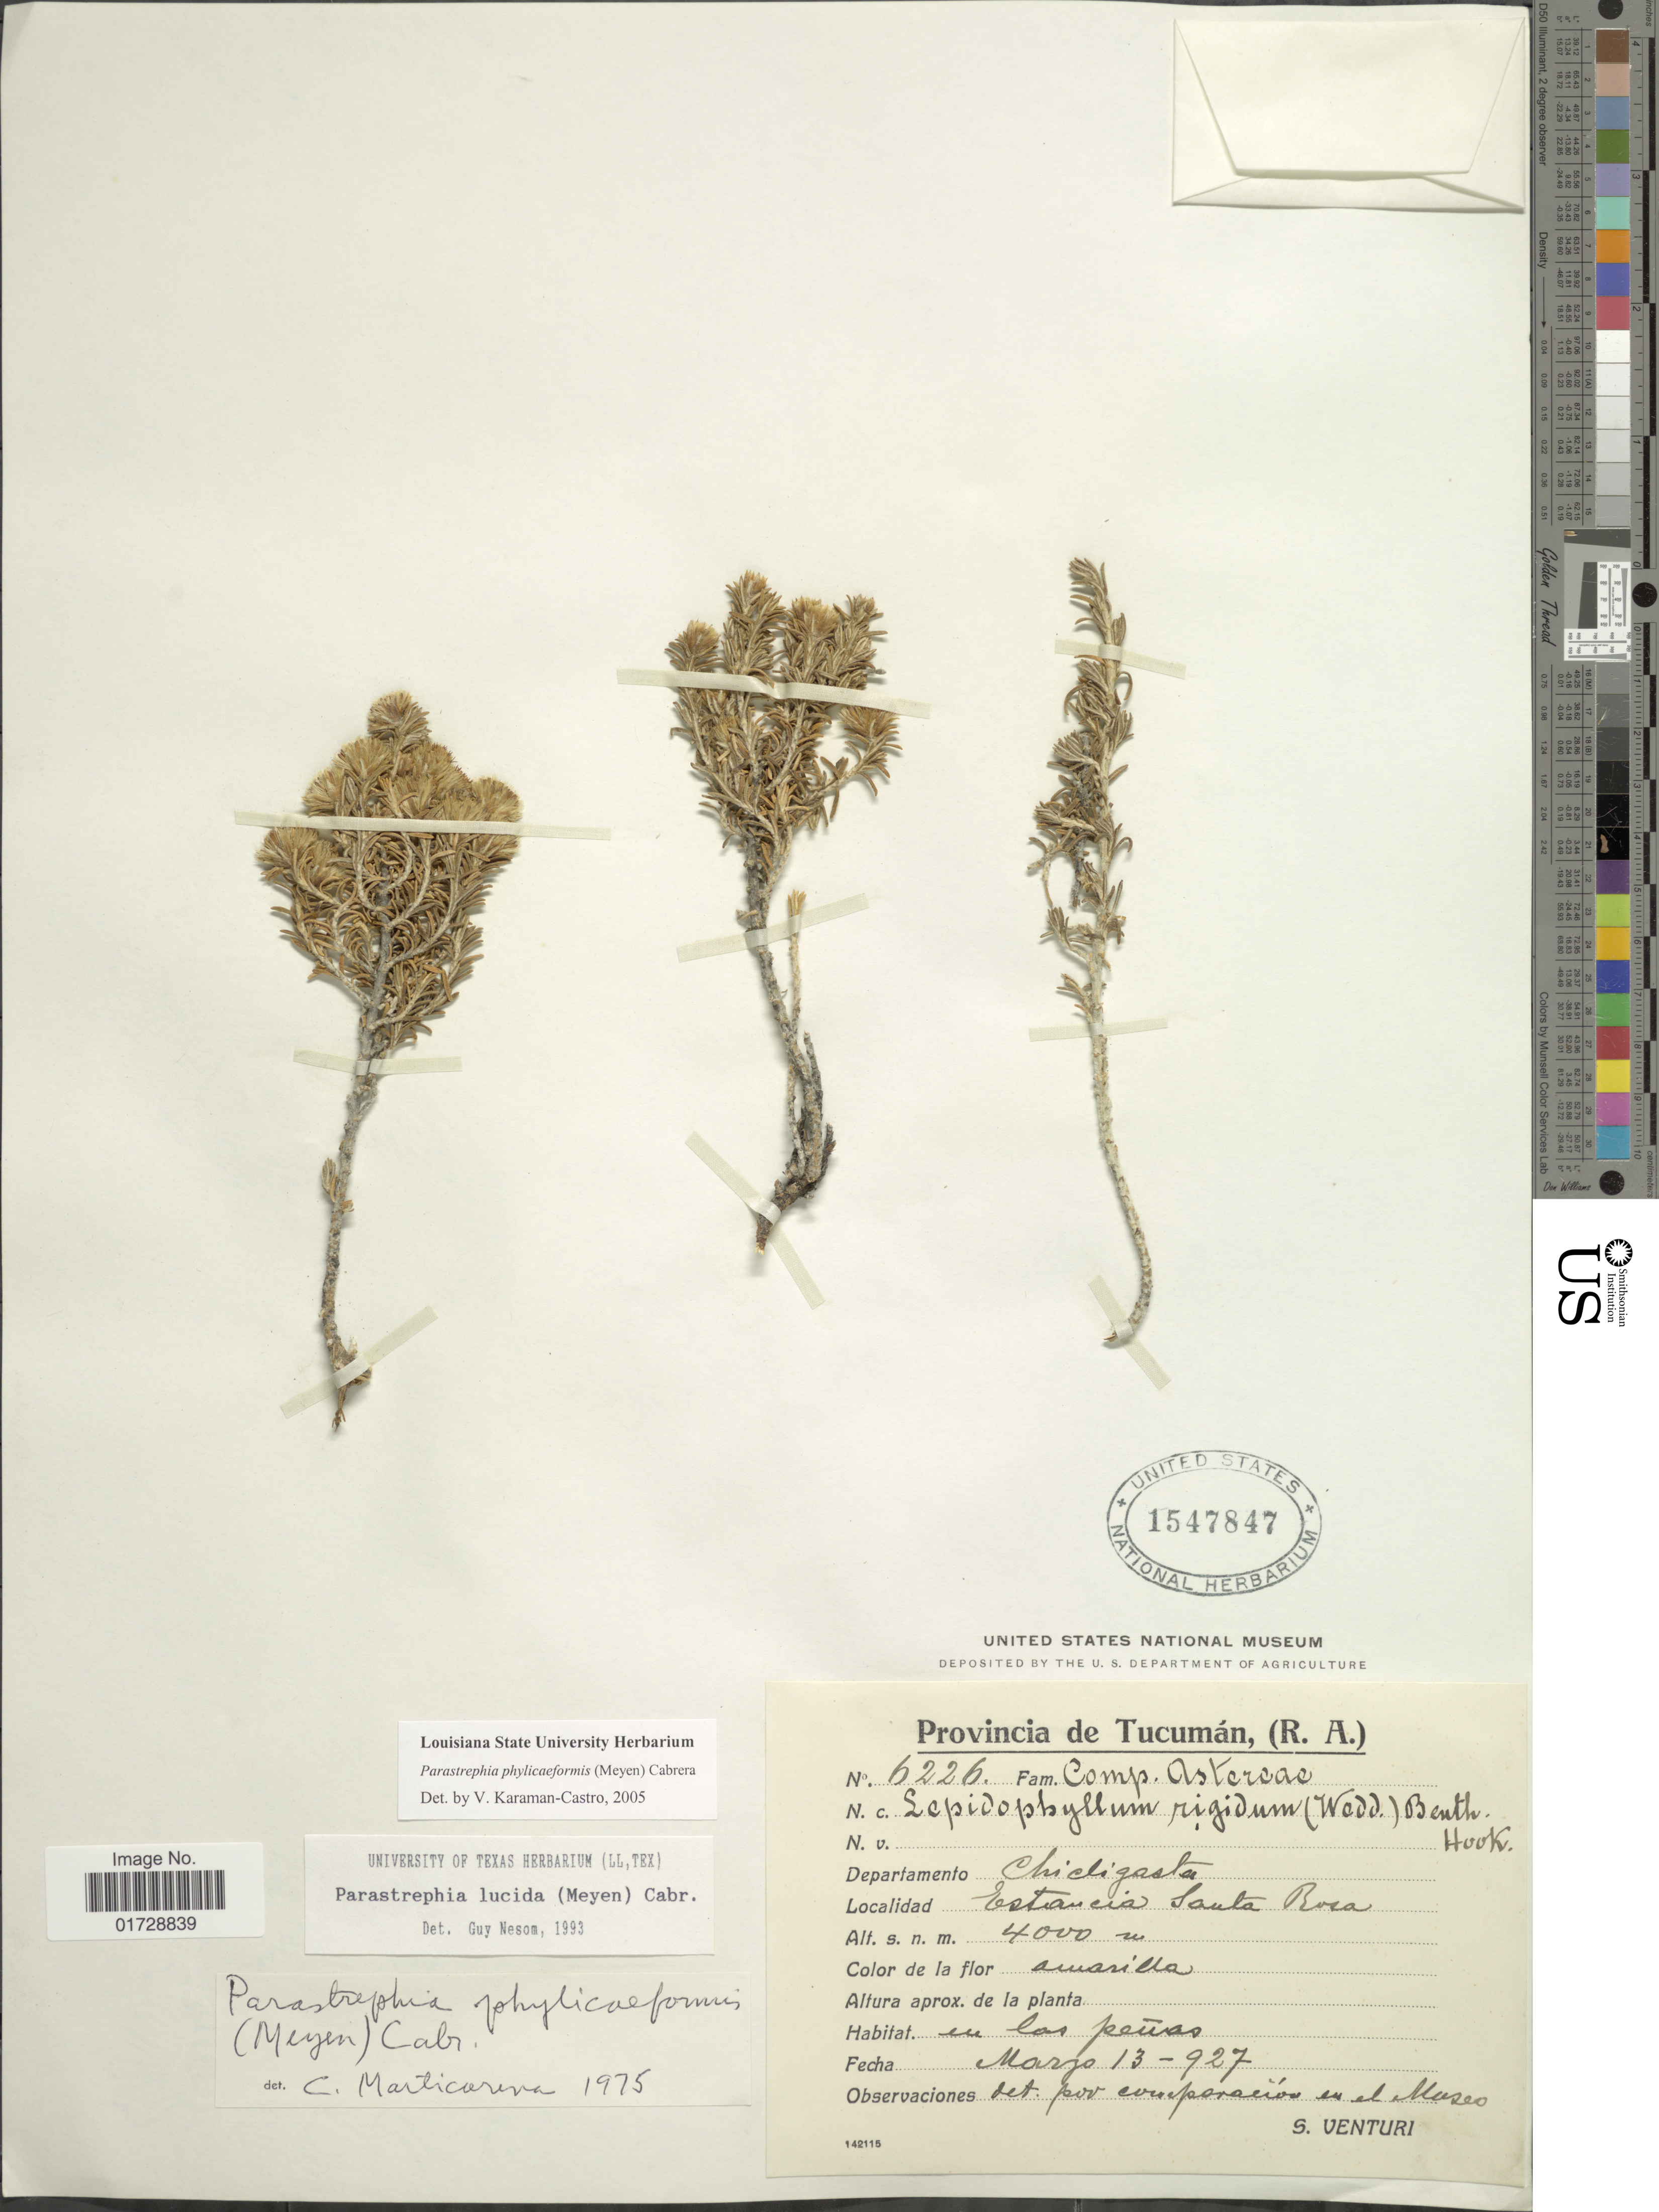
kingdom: Plantae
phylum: Tracheophyta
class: Magnoliopsida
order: Asterales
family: Asteraceae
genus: Parastrephia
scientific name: Parastrephia phyliciformis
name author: (Meyen) Cabrera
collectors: S. Venturi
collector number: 6226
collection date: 1927-03-13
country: Argentina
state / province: Tucuman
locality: Departamento Chicligasta,Estancia Santa Rosa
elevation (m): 4000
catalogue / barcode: US 1547847